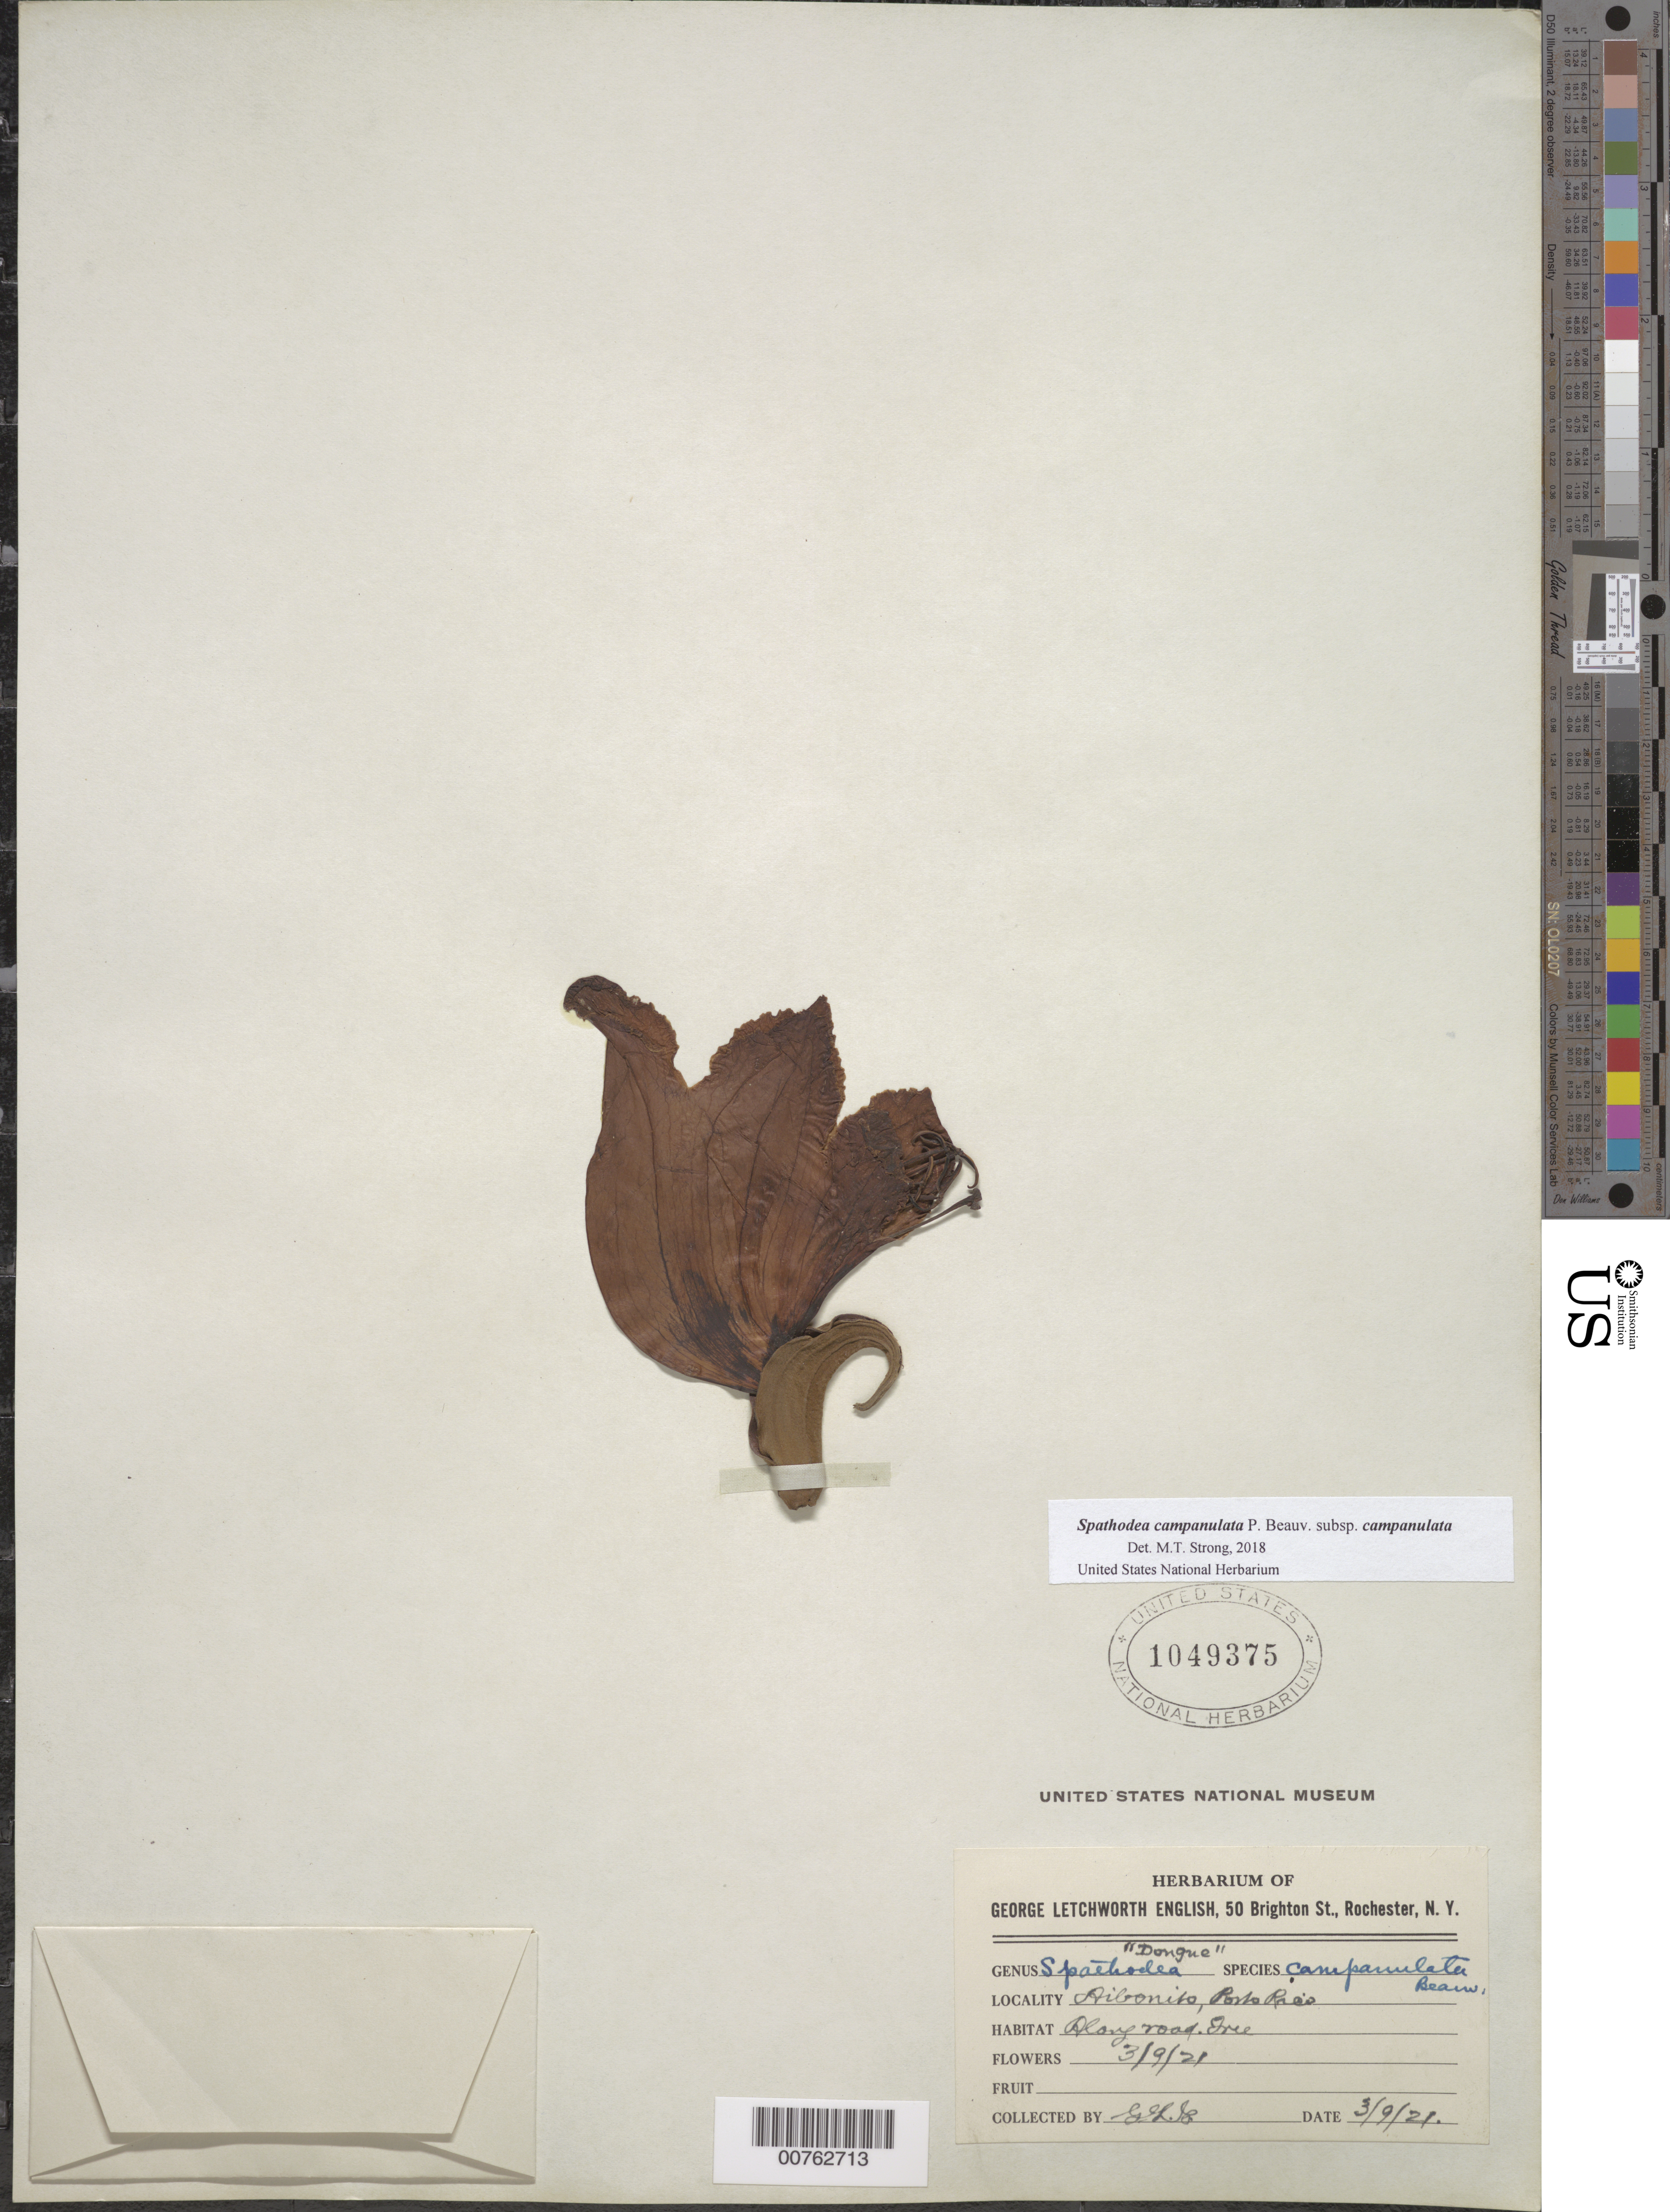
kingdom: Plantae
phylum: Tracheophyta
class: Magnoliopsida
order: Lamiales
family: Bignoniaceae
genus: Spathodea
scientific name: Spathodea campanulata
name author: P. Beauv.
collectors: G. Letchworth E.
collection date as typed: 03 Sep 1921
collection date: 1921-09-03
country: Puerto Rico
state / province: Abonito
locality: Aibonito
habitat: Along road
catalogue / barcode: US 1049375